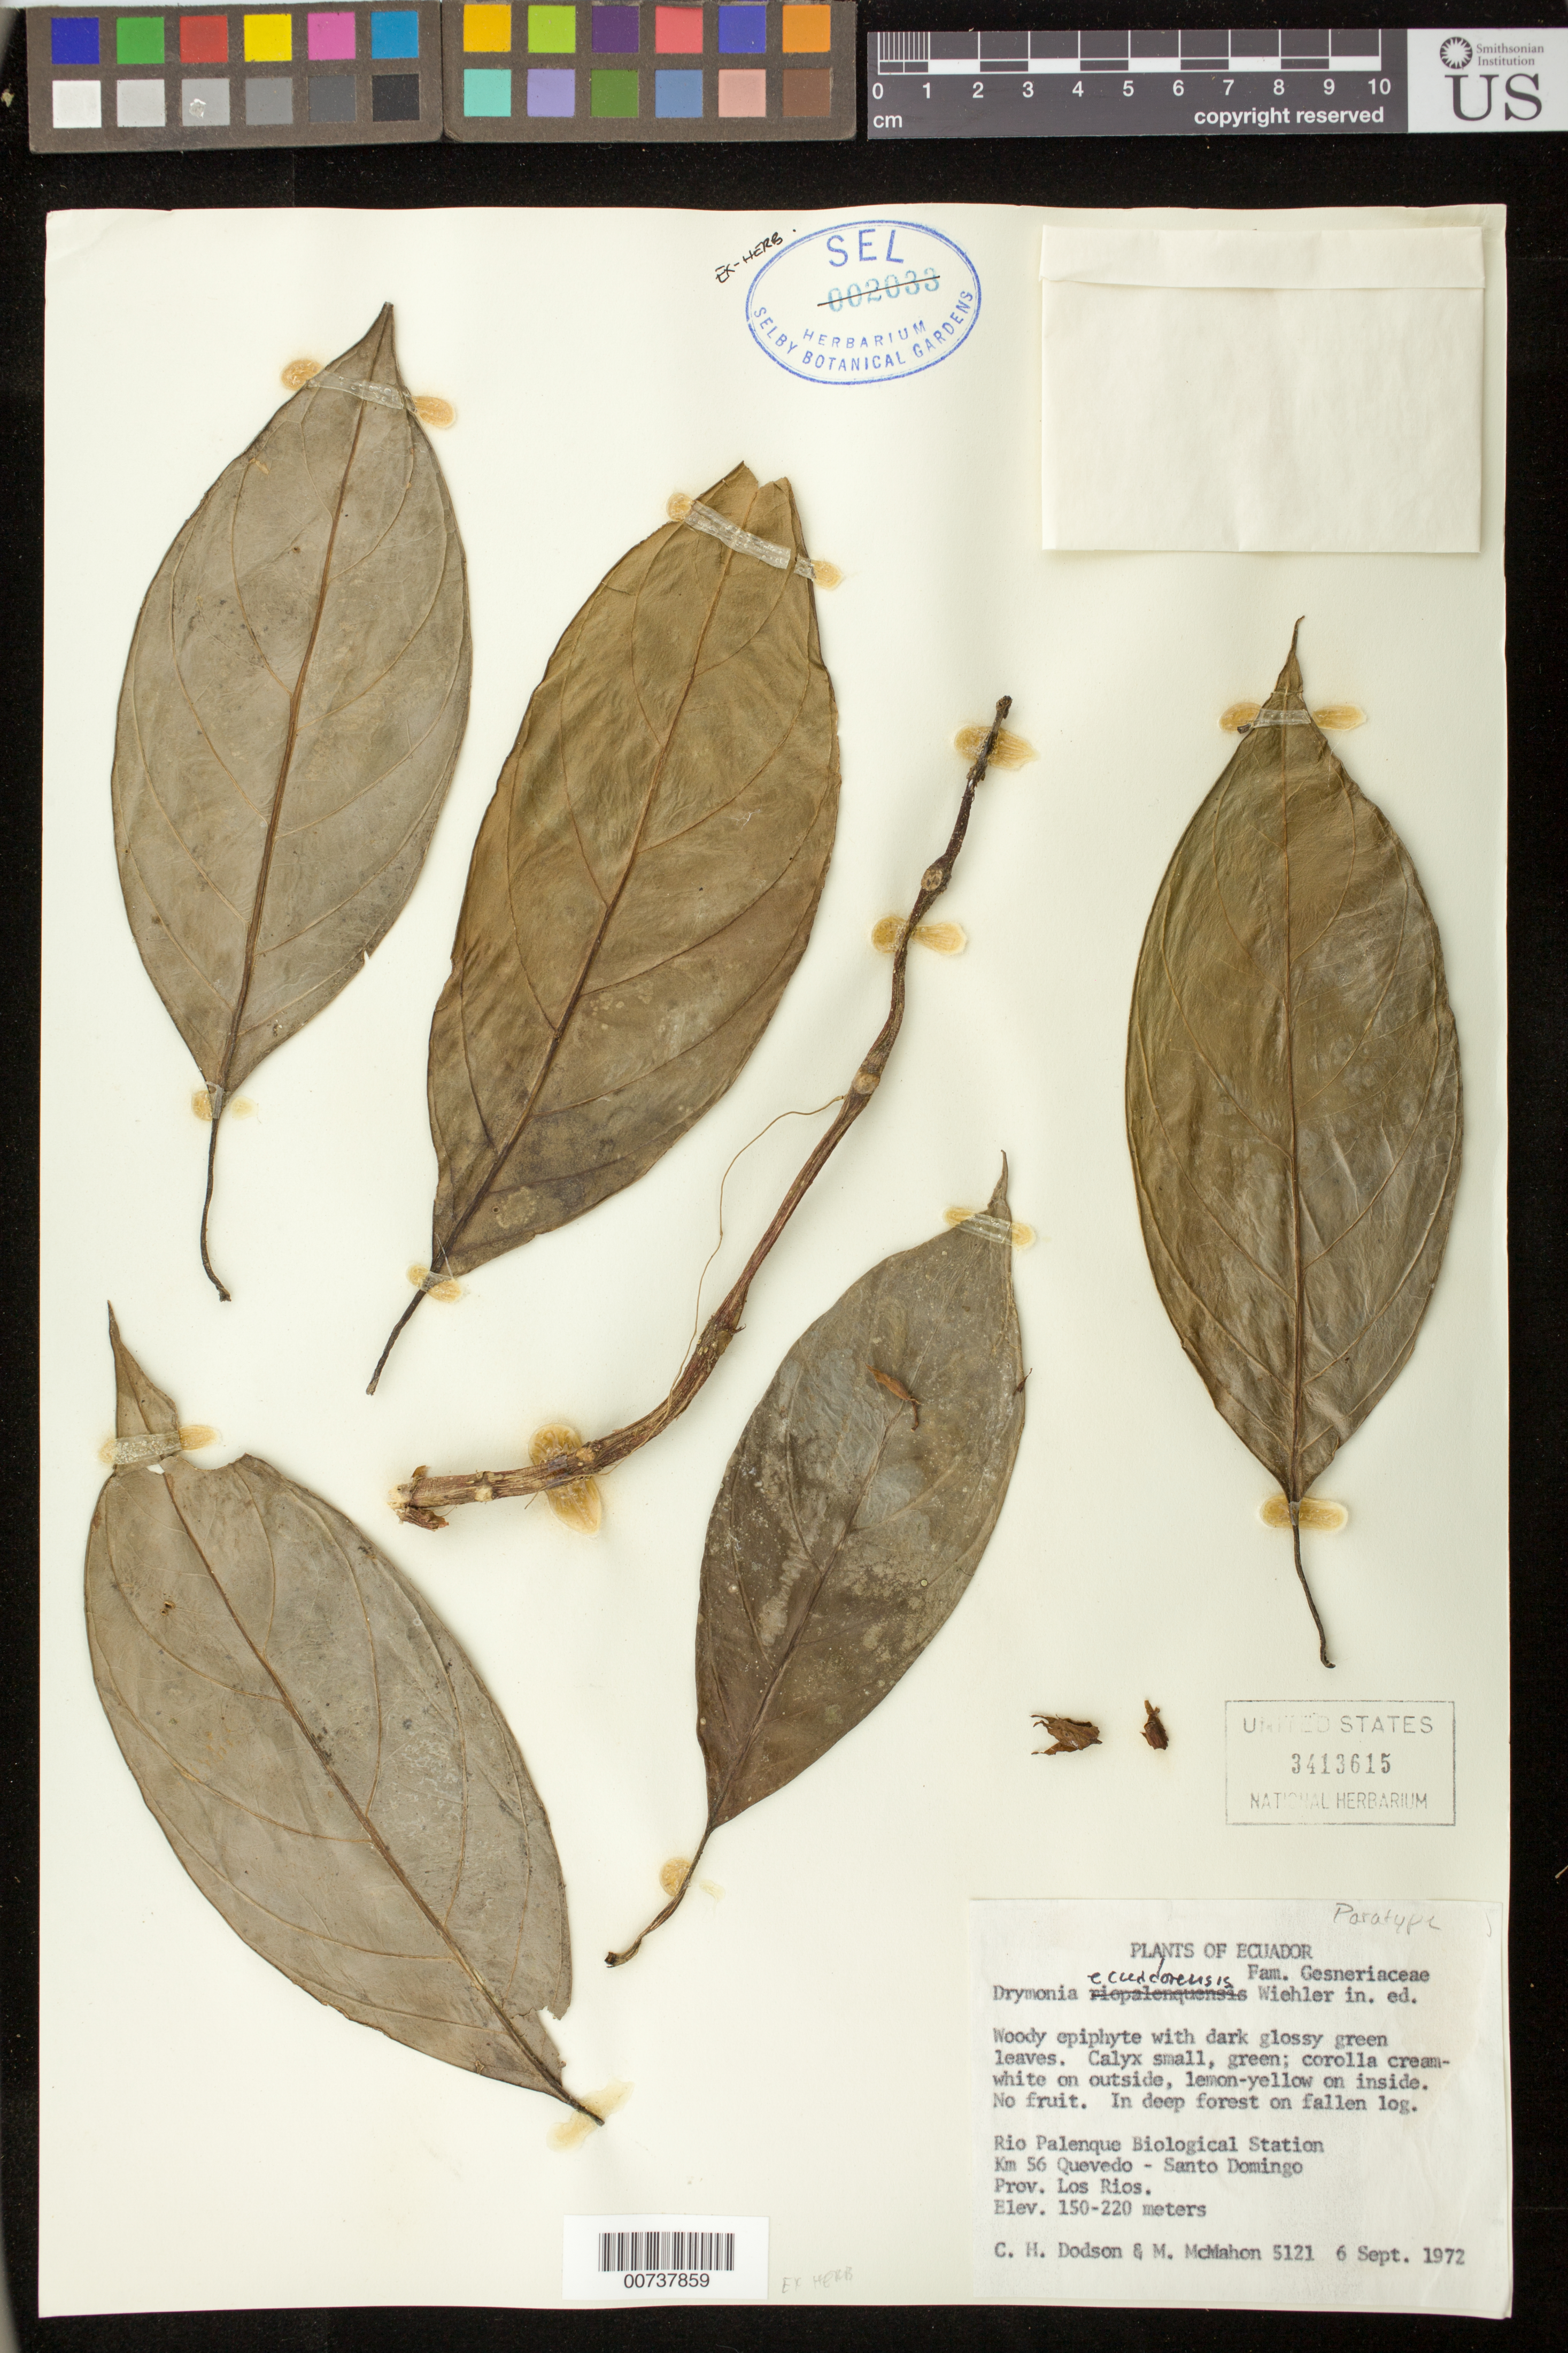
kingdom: Plantae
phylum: Tracheophyta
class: Magnoliopsida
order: Lamiales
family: Gesneriaceae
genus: Drymonia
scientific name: Drymonia ecuadorensis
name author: Wiehler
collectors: C. H. Dodson & M. McMahon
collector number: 5121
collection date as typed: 06 Sep 1972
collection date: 1972-09-06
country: Ecuador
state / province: Los Ríos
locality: Rio Palenque Biological Station, km 56 Quebedo - Santo Domingo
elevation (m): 150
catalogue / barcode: US 3413615